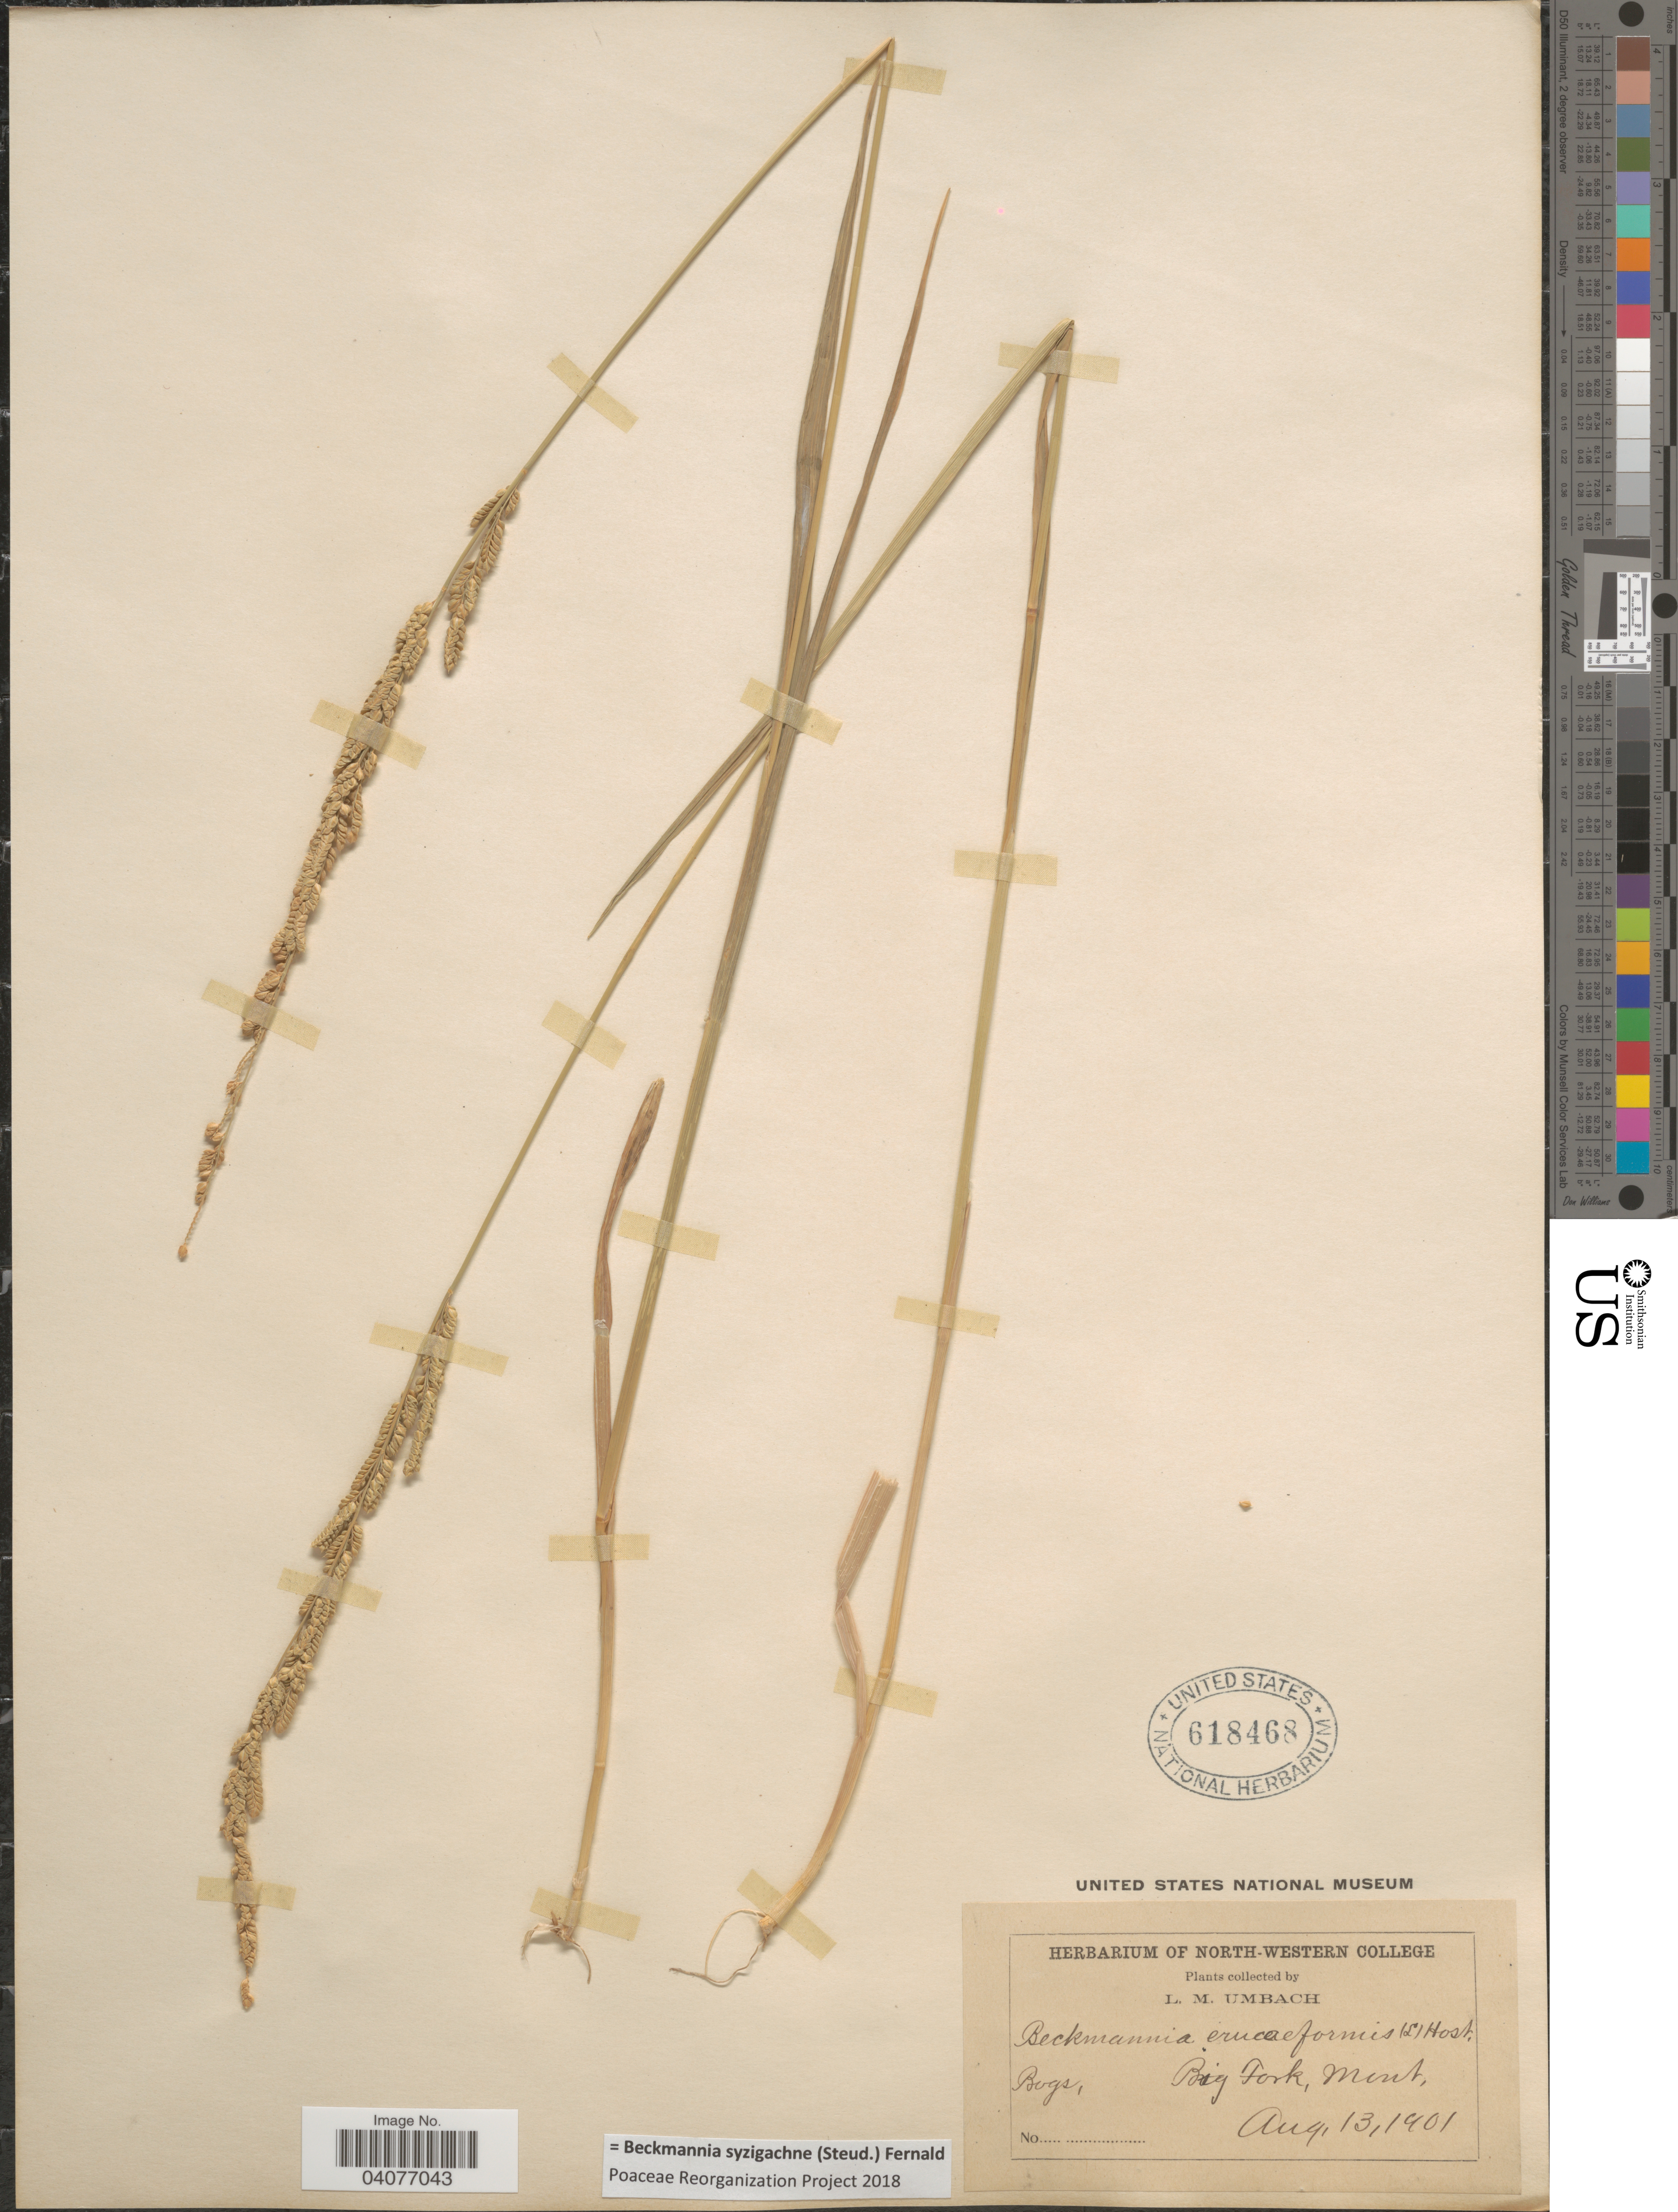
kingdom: Plantae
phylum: Tracheophyta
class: Liliopsida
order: Poales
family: Poaceae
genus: Beckmannia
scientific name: Beckmannia syzigachne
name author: (Steud.) Fernald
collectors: L. M. Umbach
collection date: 1901-08-13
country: United States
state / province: Montana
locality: Bogs, Big Fork.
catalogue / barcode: US 618468